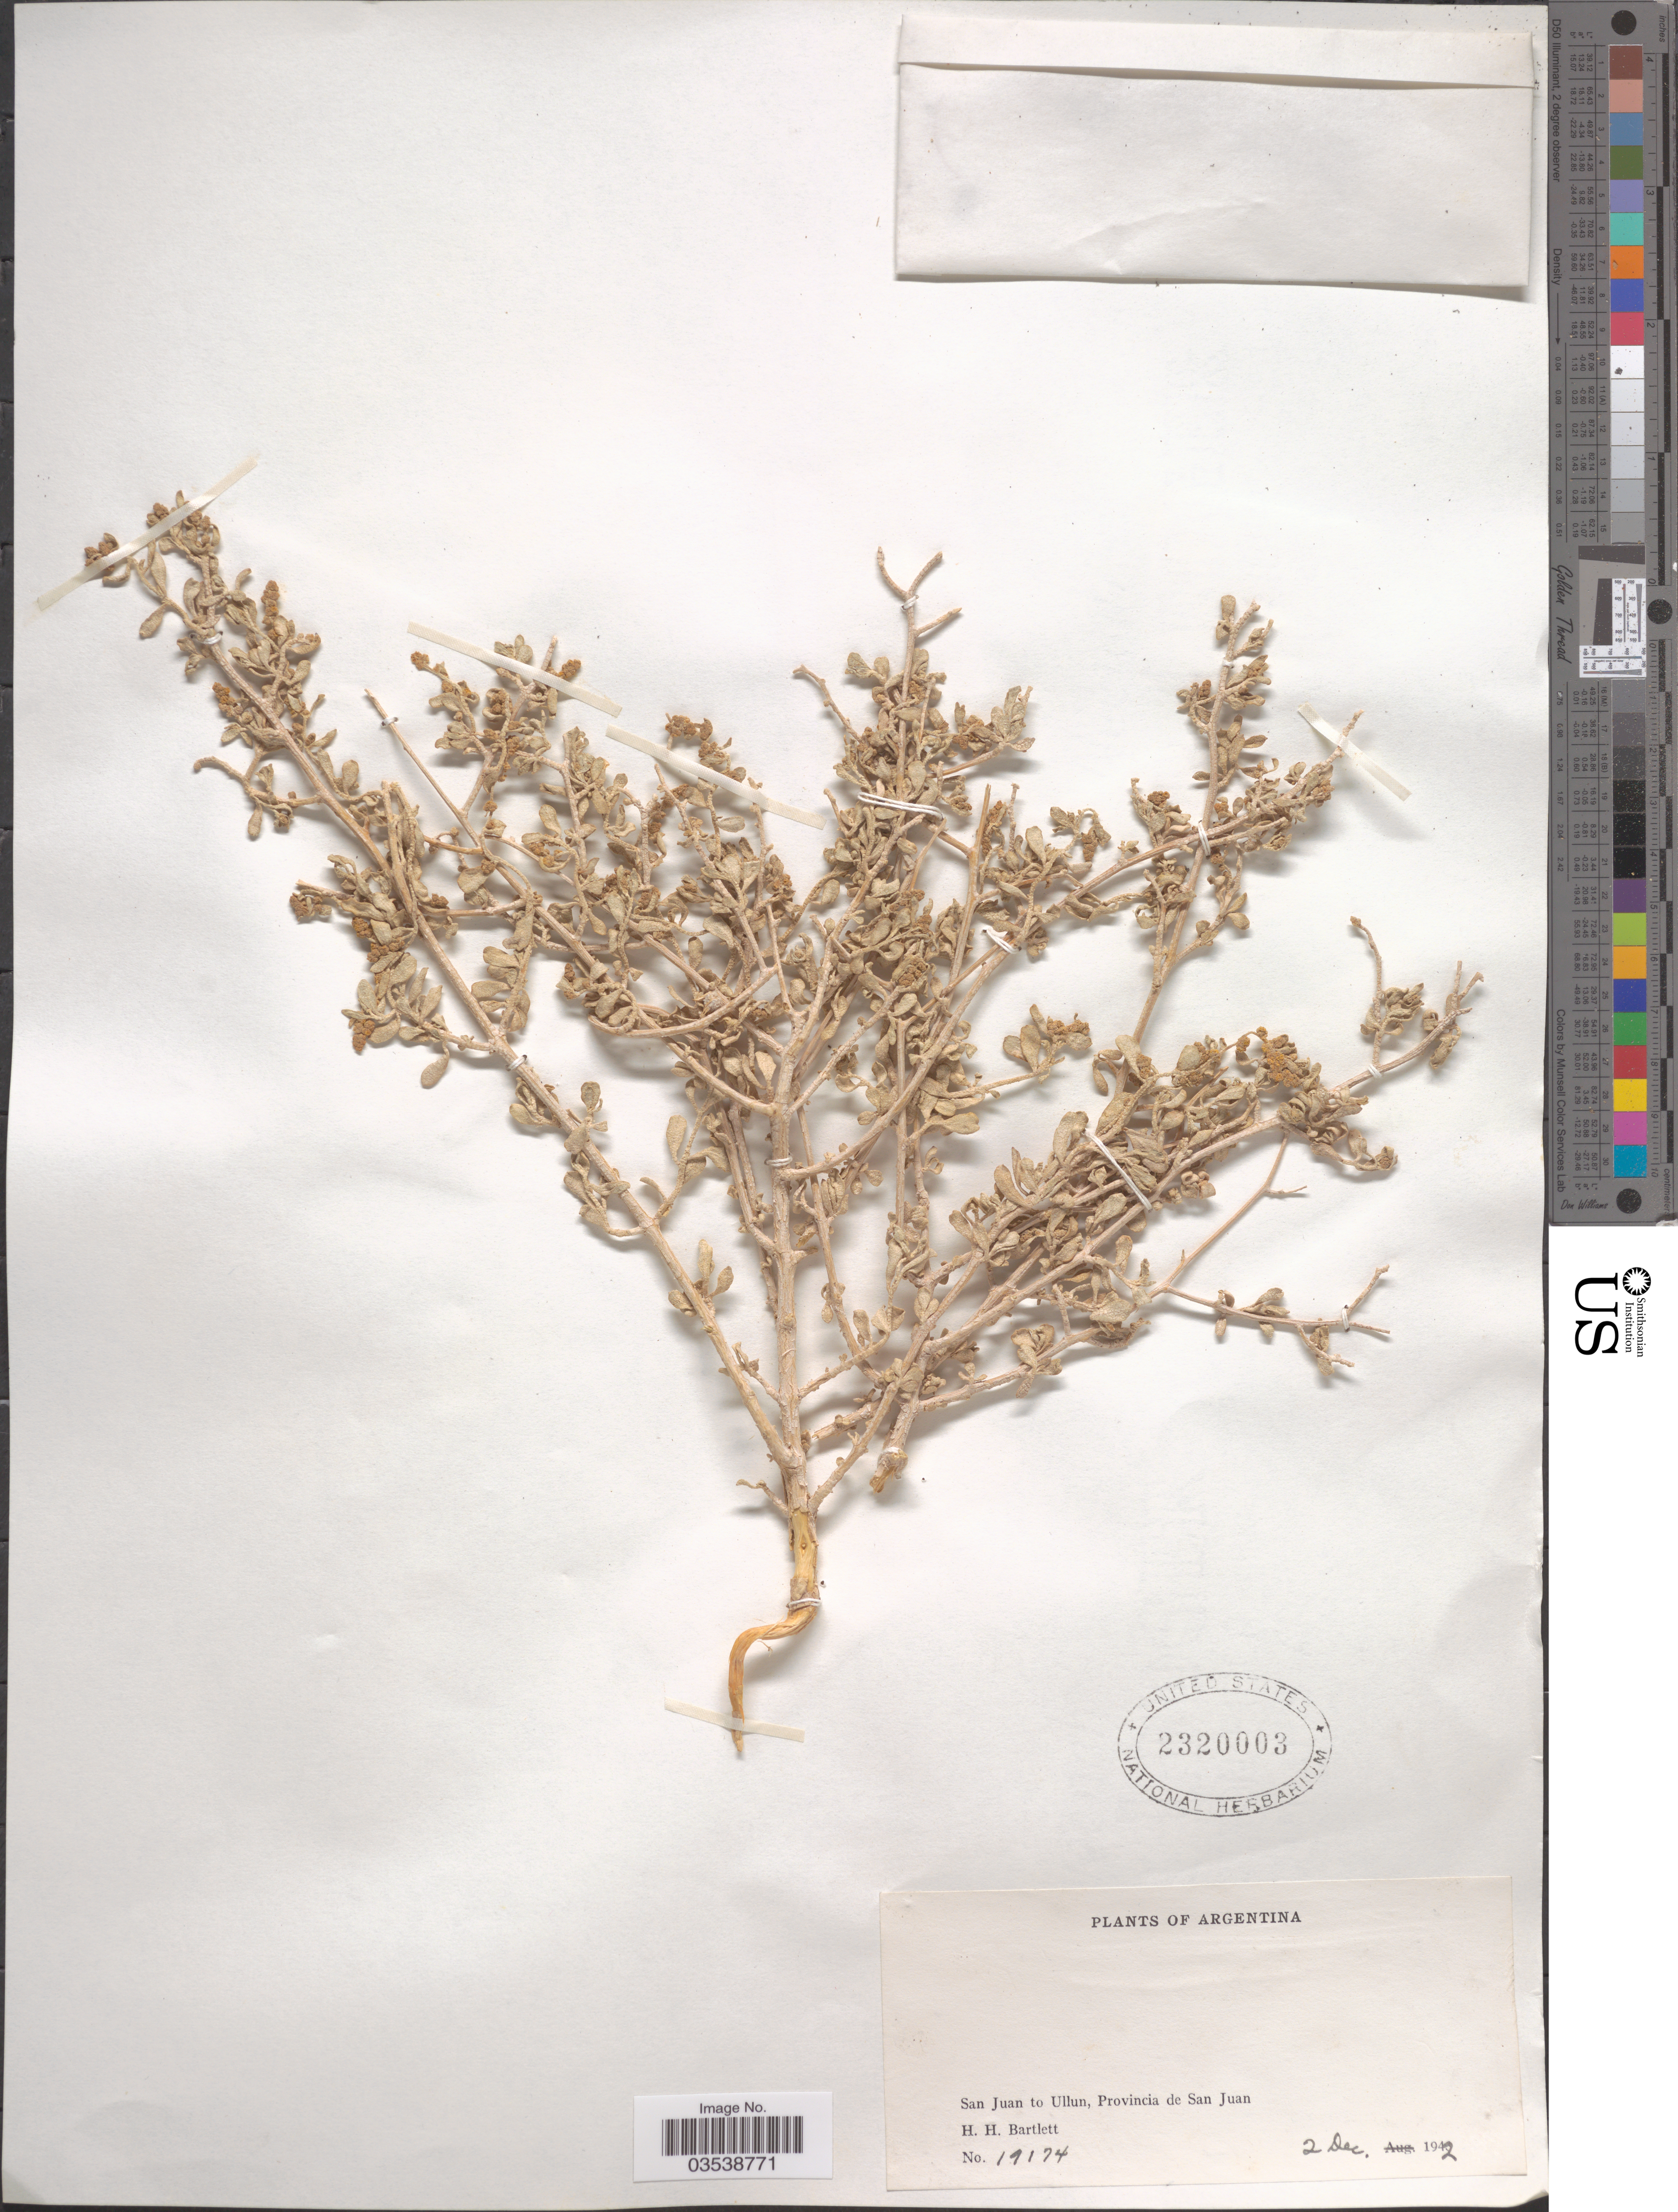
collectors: H. H. Bartlett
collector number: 19174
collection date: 1942-12-02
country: Argentina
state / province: San Juan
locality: San Juan to Ullun.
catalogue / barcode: US 2320003